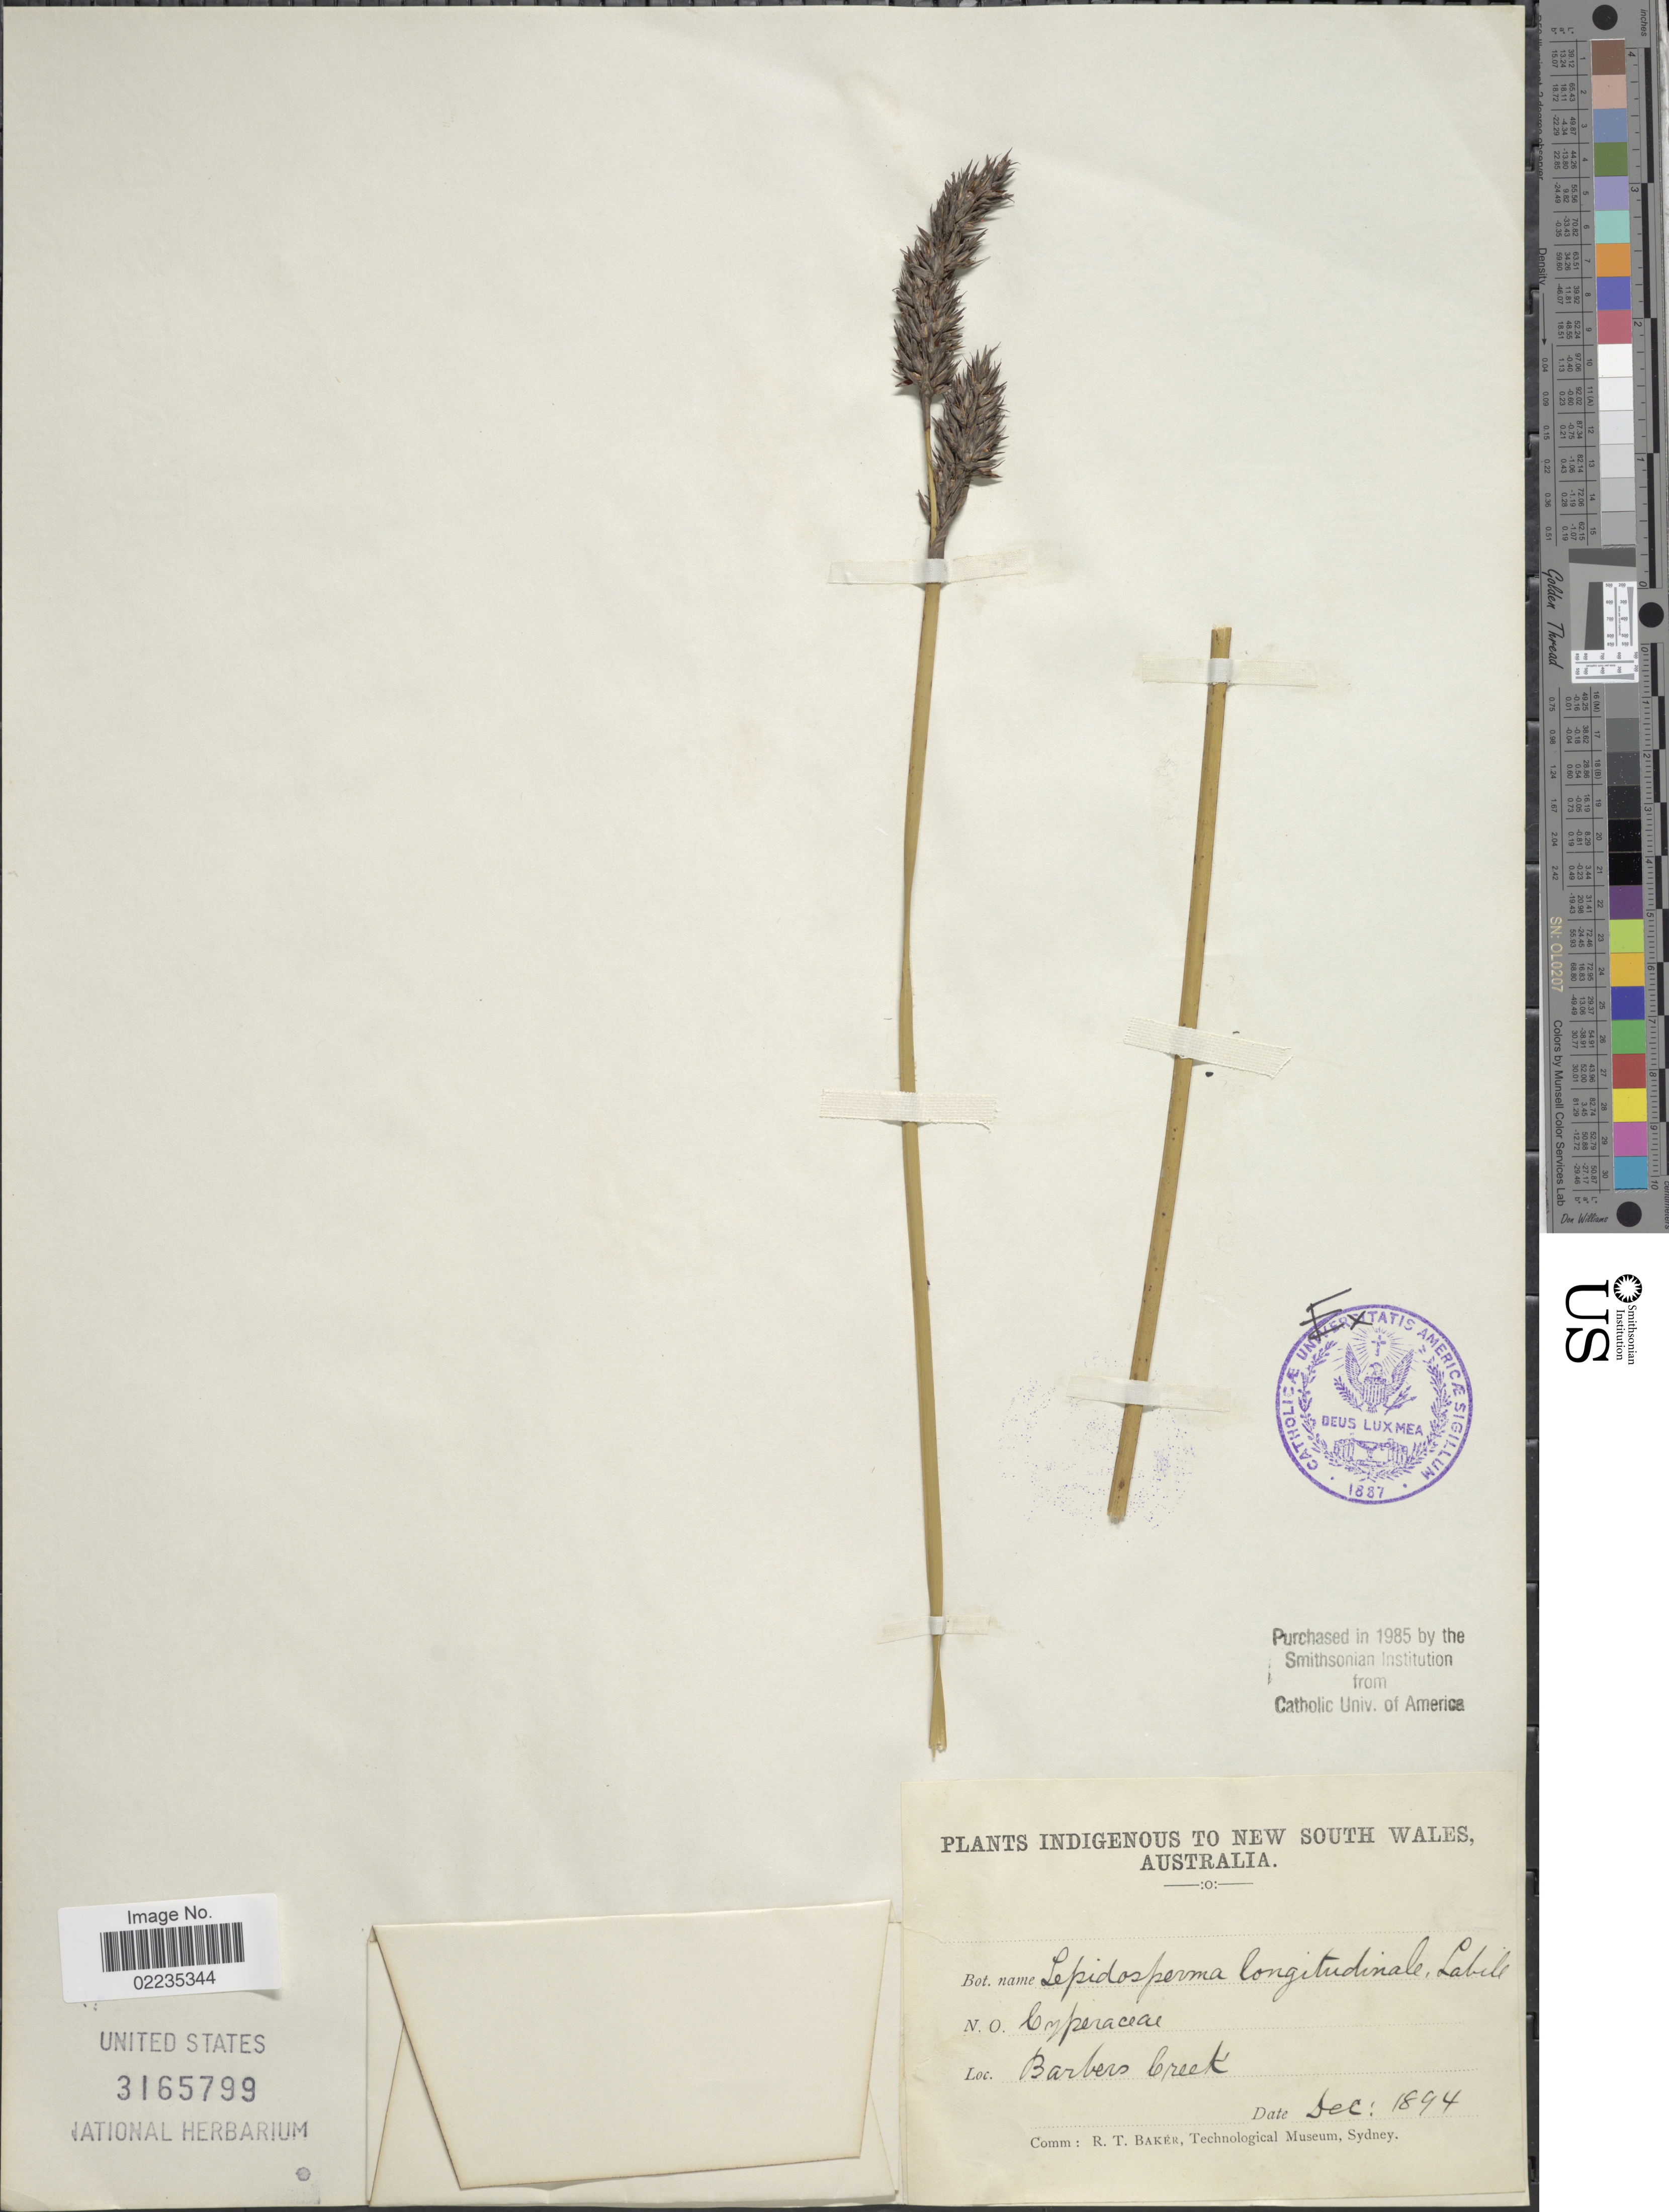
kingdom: Plantae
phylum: Tracheophyta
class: Liliopsida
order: Poales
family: Cyperaceae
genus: Lepidosperma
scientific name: Lepidosperma longitudinale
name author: Labill.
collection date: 1894-12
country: Australia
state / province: New South Wales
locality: Barbers Creek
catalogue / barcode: US 3165799